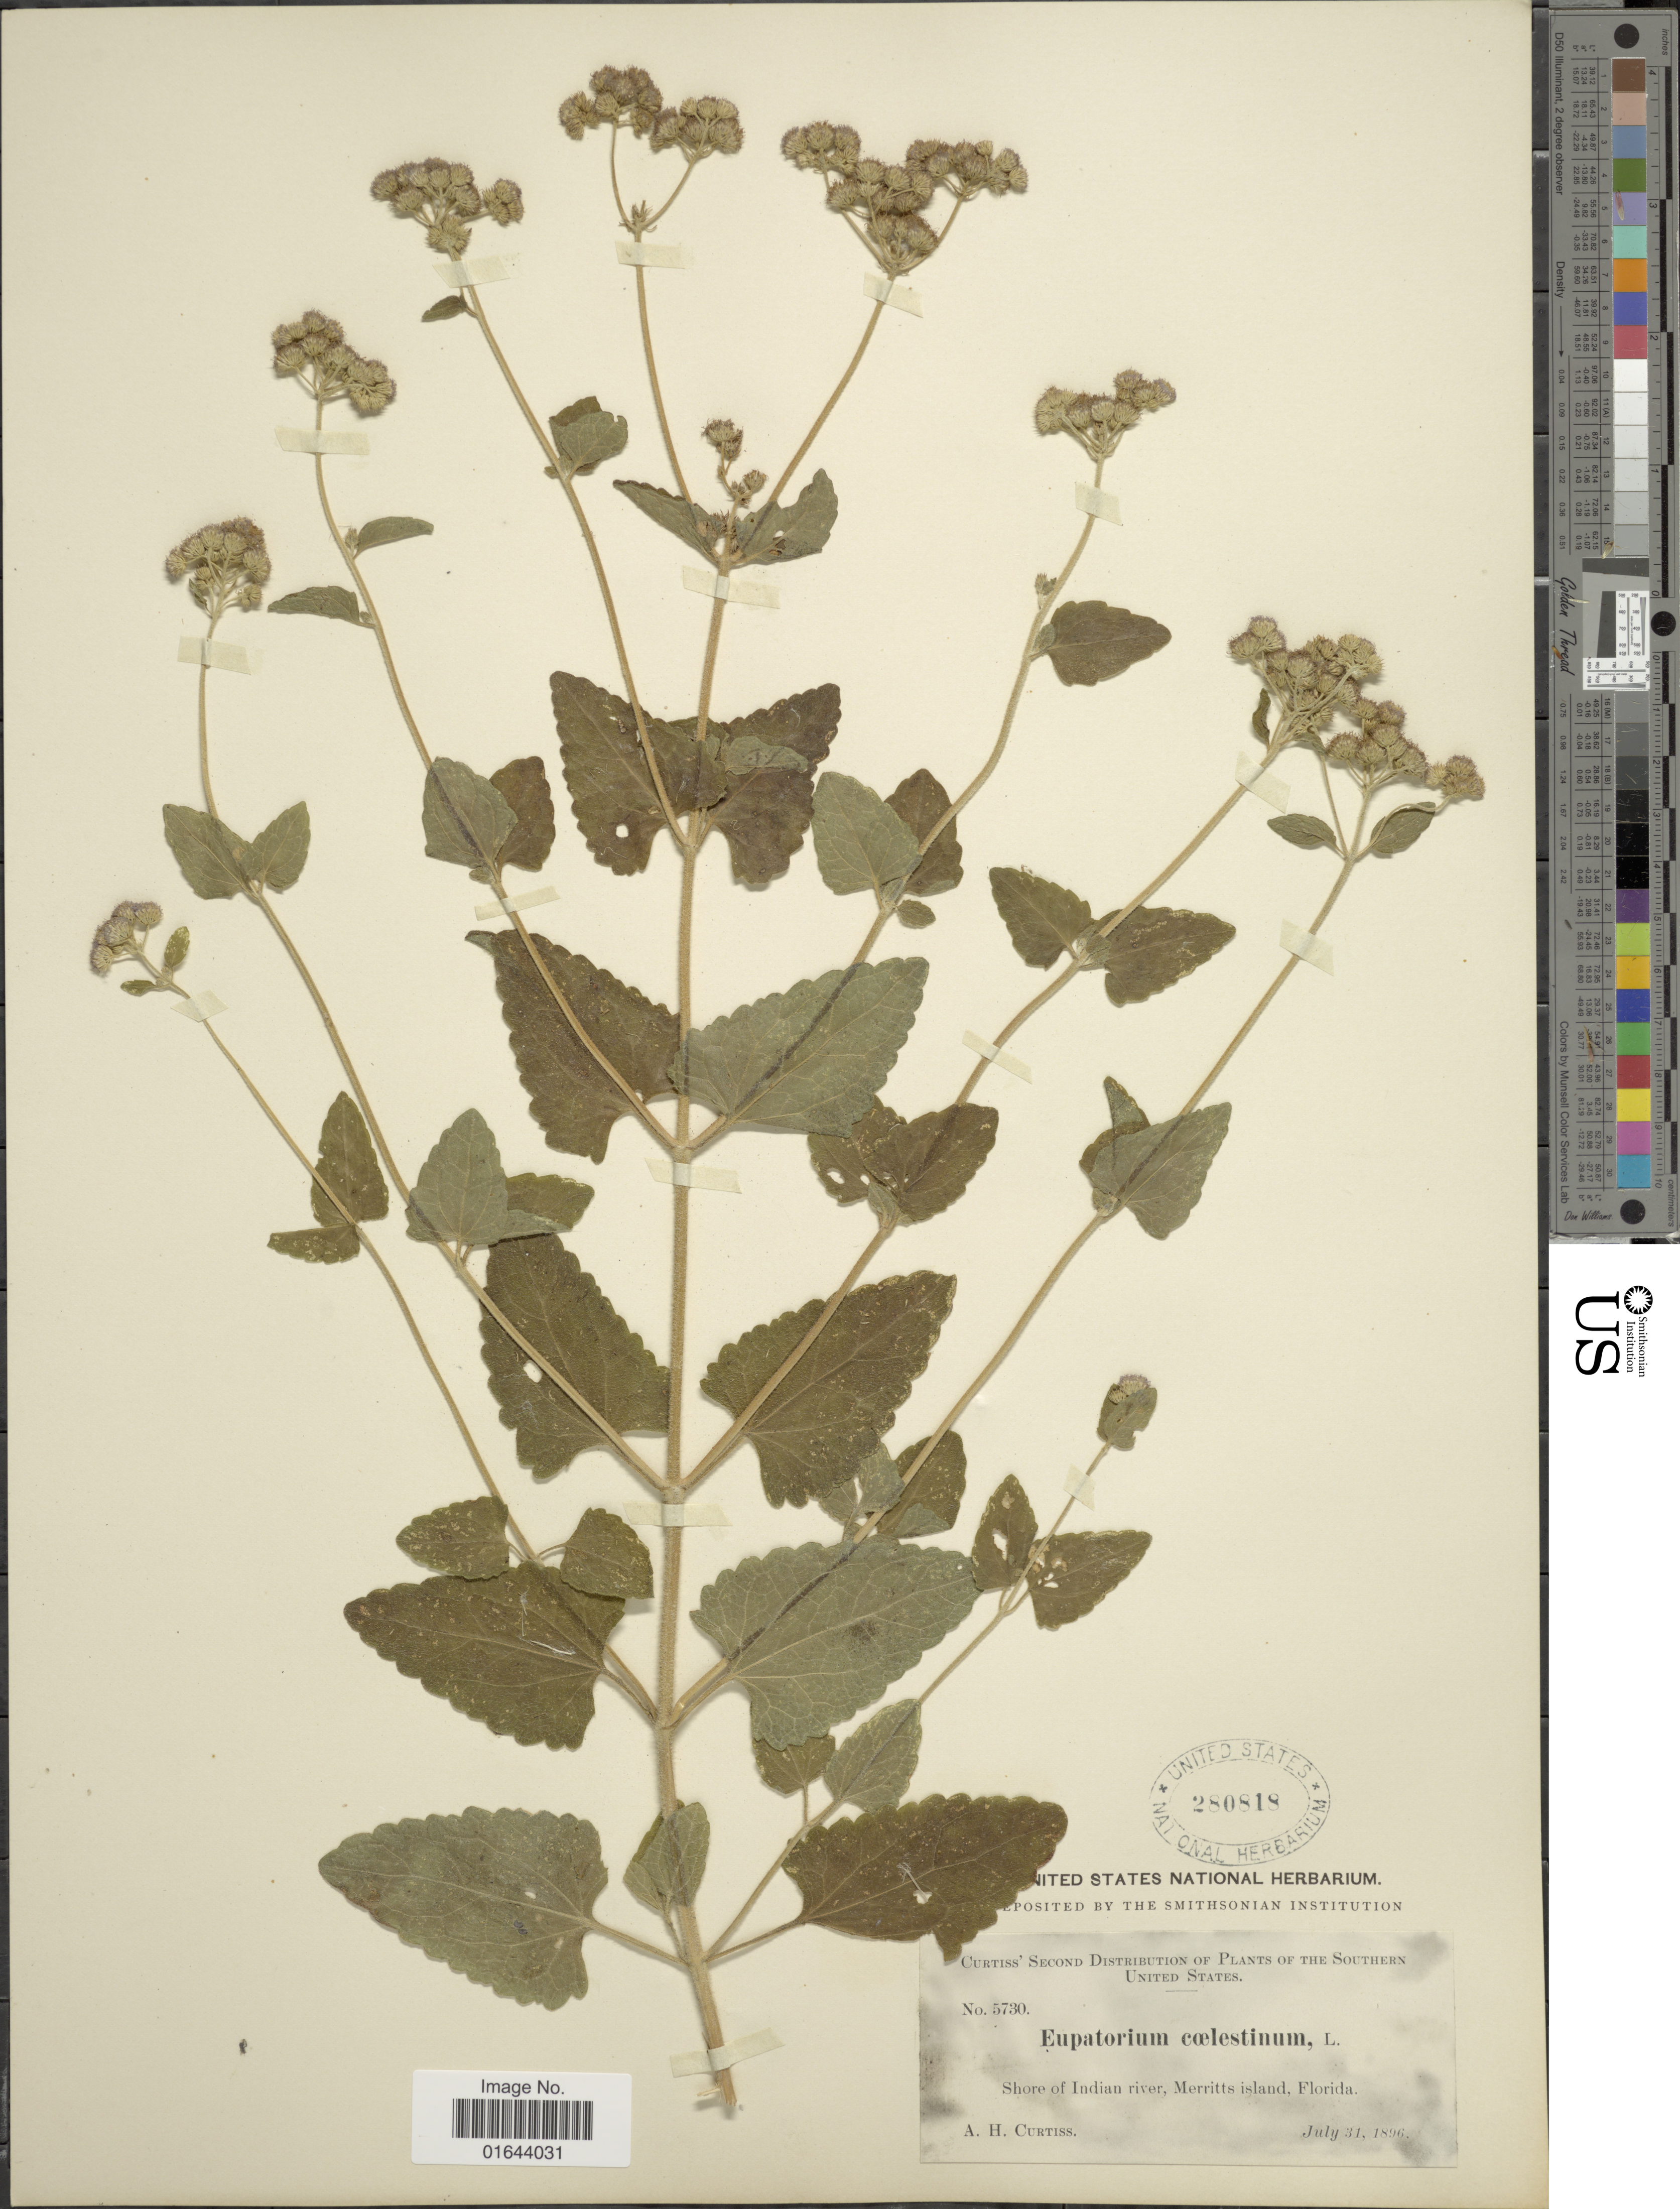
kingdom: Plantae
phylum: Tracheophyta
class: Magnoliopsida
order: Asterales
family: Asteraceae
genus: Conoclinium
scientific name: Conoclinium coelestinum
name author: (L.) DC.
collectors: A. H. Curtiss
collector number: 5730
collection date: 1896-07-31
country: United States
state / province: Florida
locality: Shore of Indian river, Merritts island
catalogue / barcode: US 280818